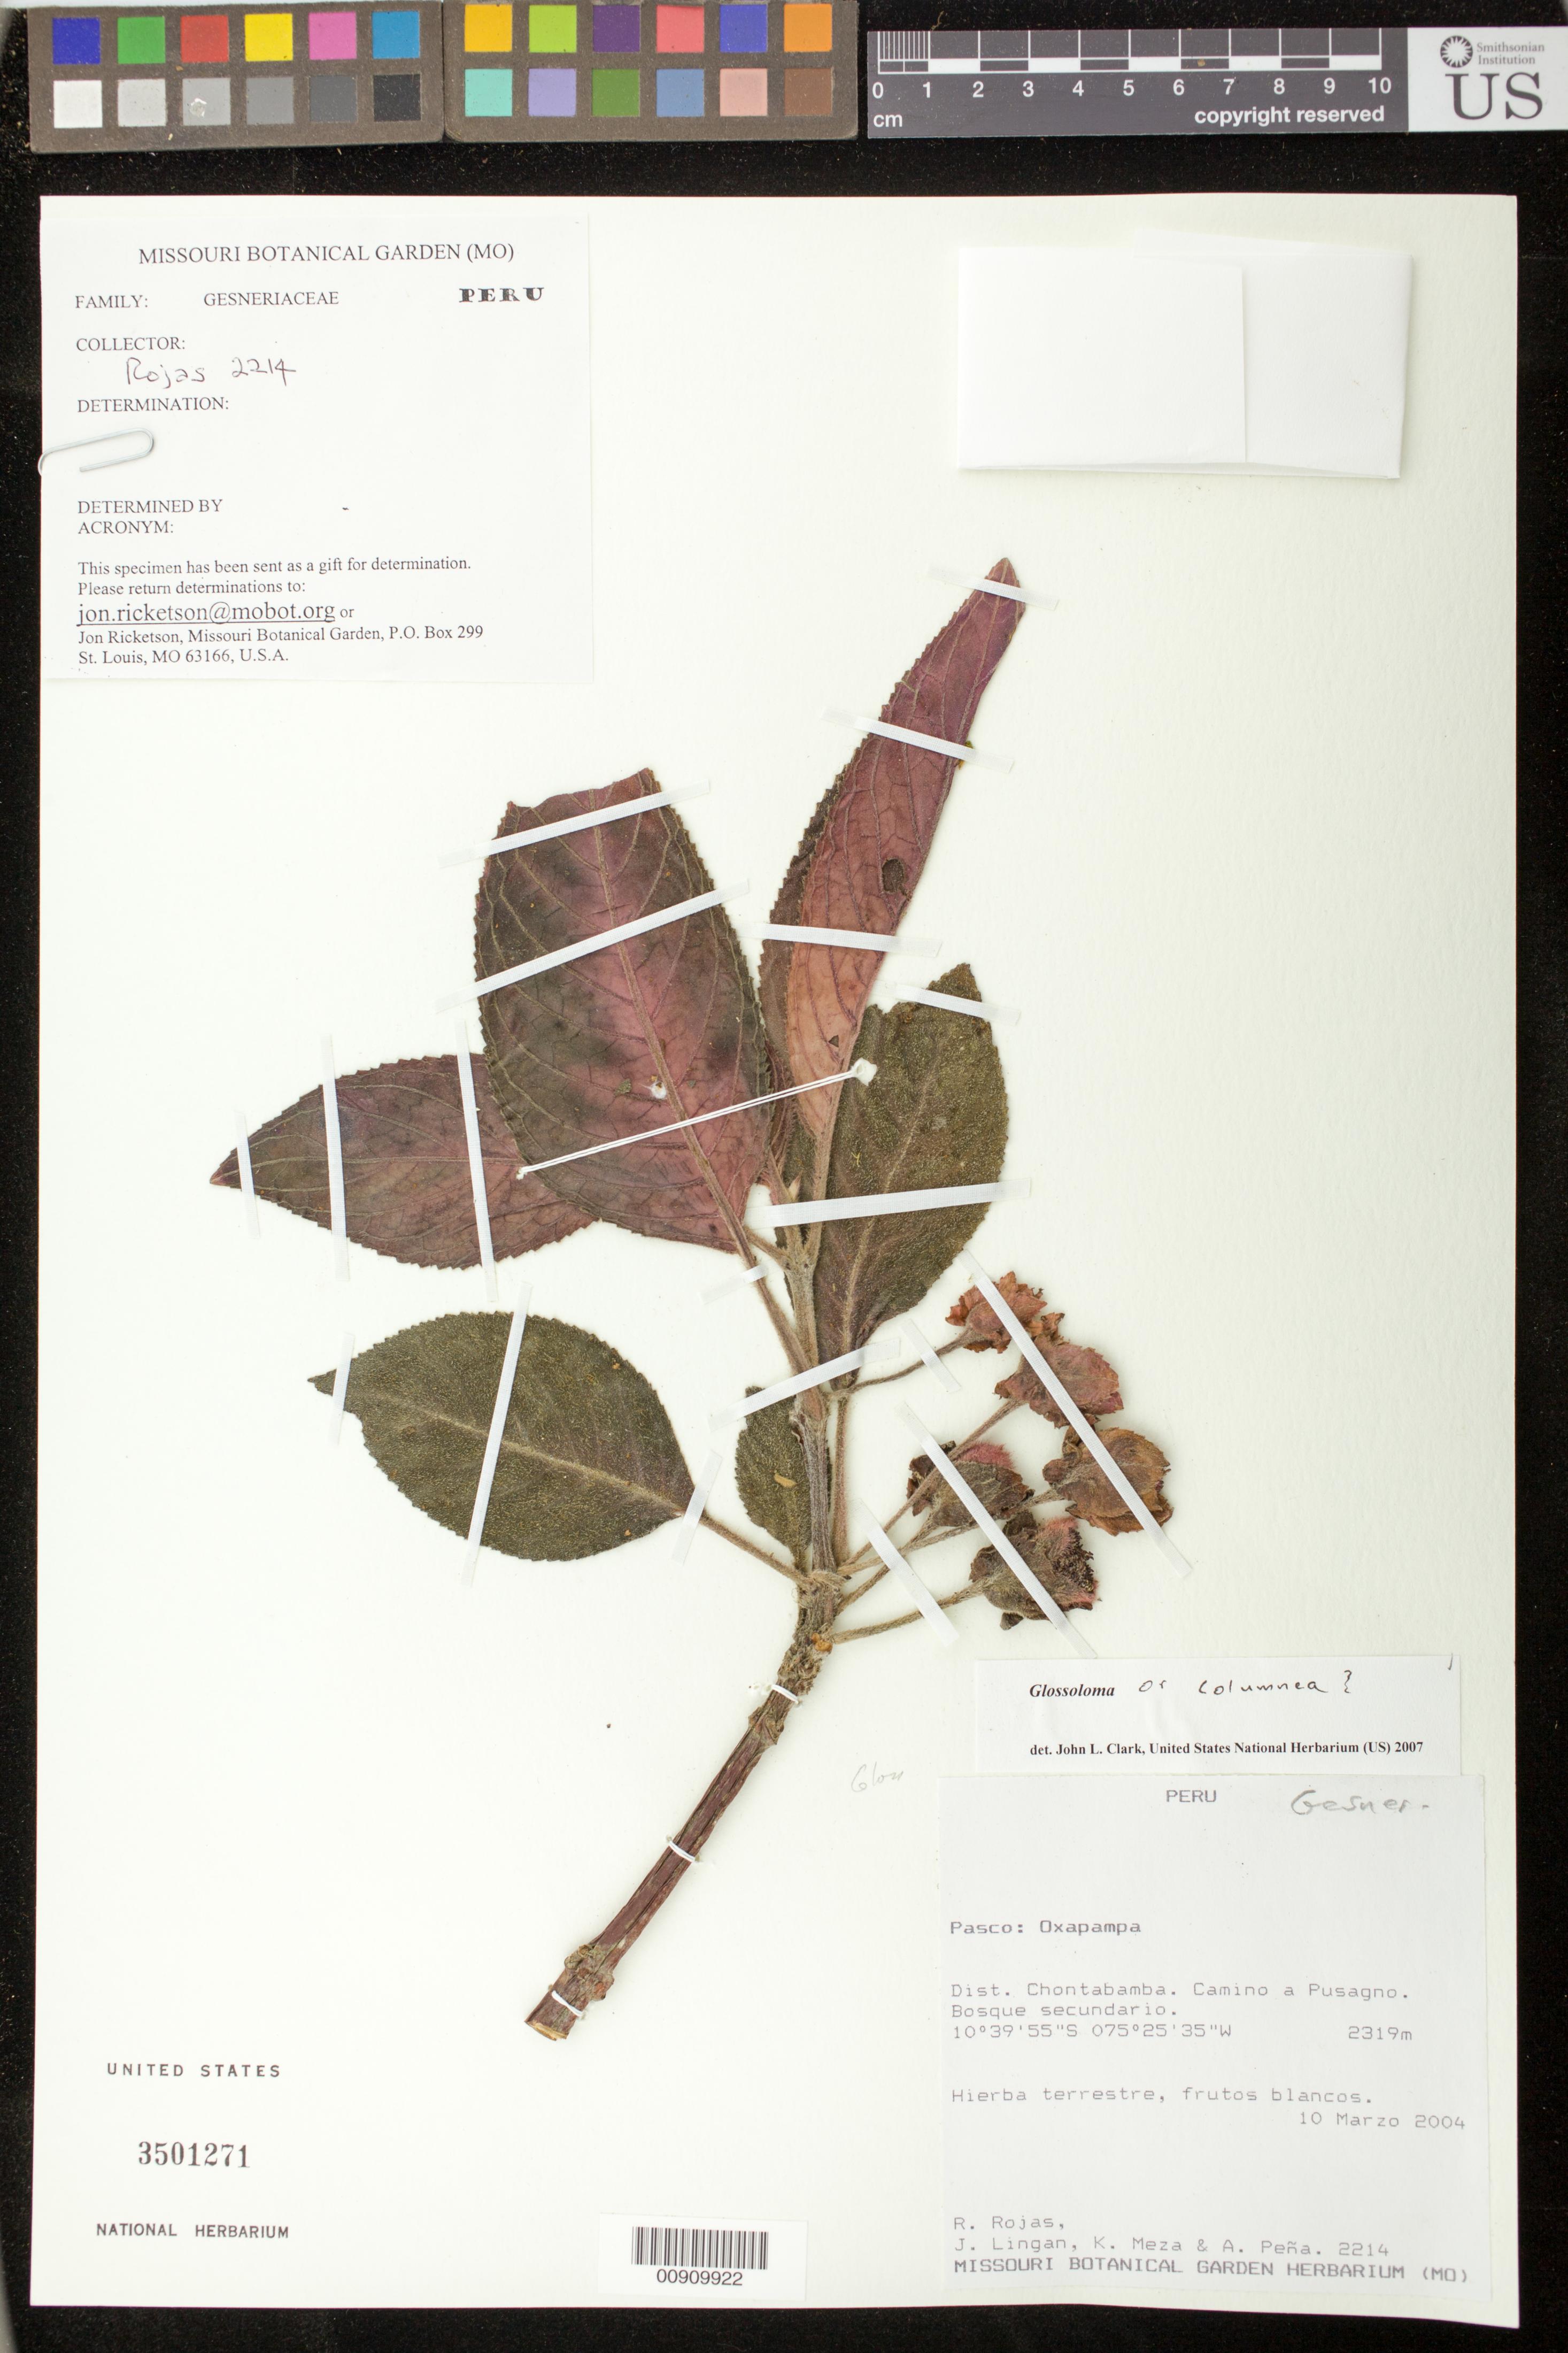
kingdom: Plantae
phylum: Tracheophyta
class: Magnoliopsida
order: Lamiales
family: Gesneriaceae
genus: Glossoloma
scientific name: Glossoloma sp.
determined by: Clark, J. L., (SEL), The Marie Selby Botanical Garden (UNITED STATES)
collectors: R. Rojas, J. Lingan, K. Meza & A. Peña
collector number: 2214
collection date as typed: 10 Mar 2004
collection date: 2004-03-10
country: Peru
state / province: Pasco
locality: Pasco: Oxapampa. Dist. Chontabamba, camino a Pusagno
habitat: Bosque secundario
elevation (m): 2319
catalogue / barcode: US 3501271